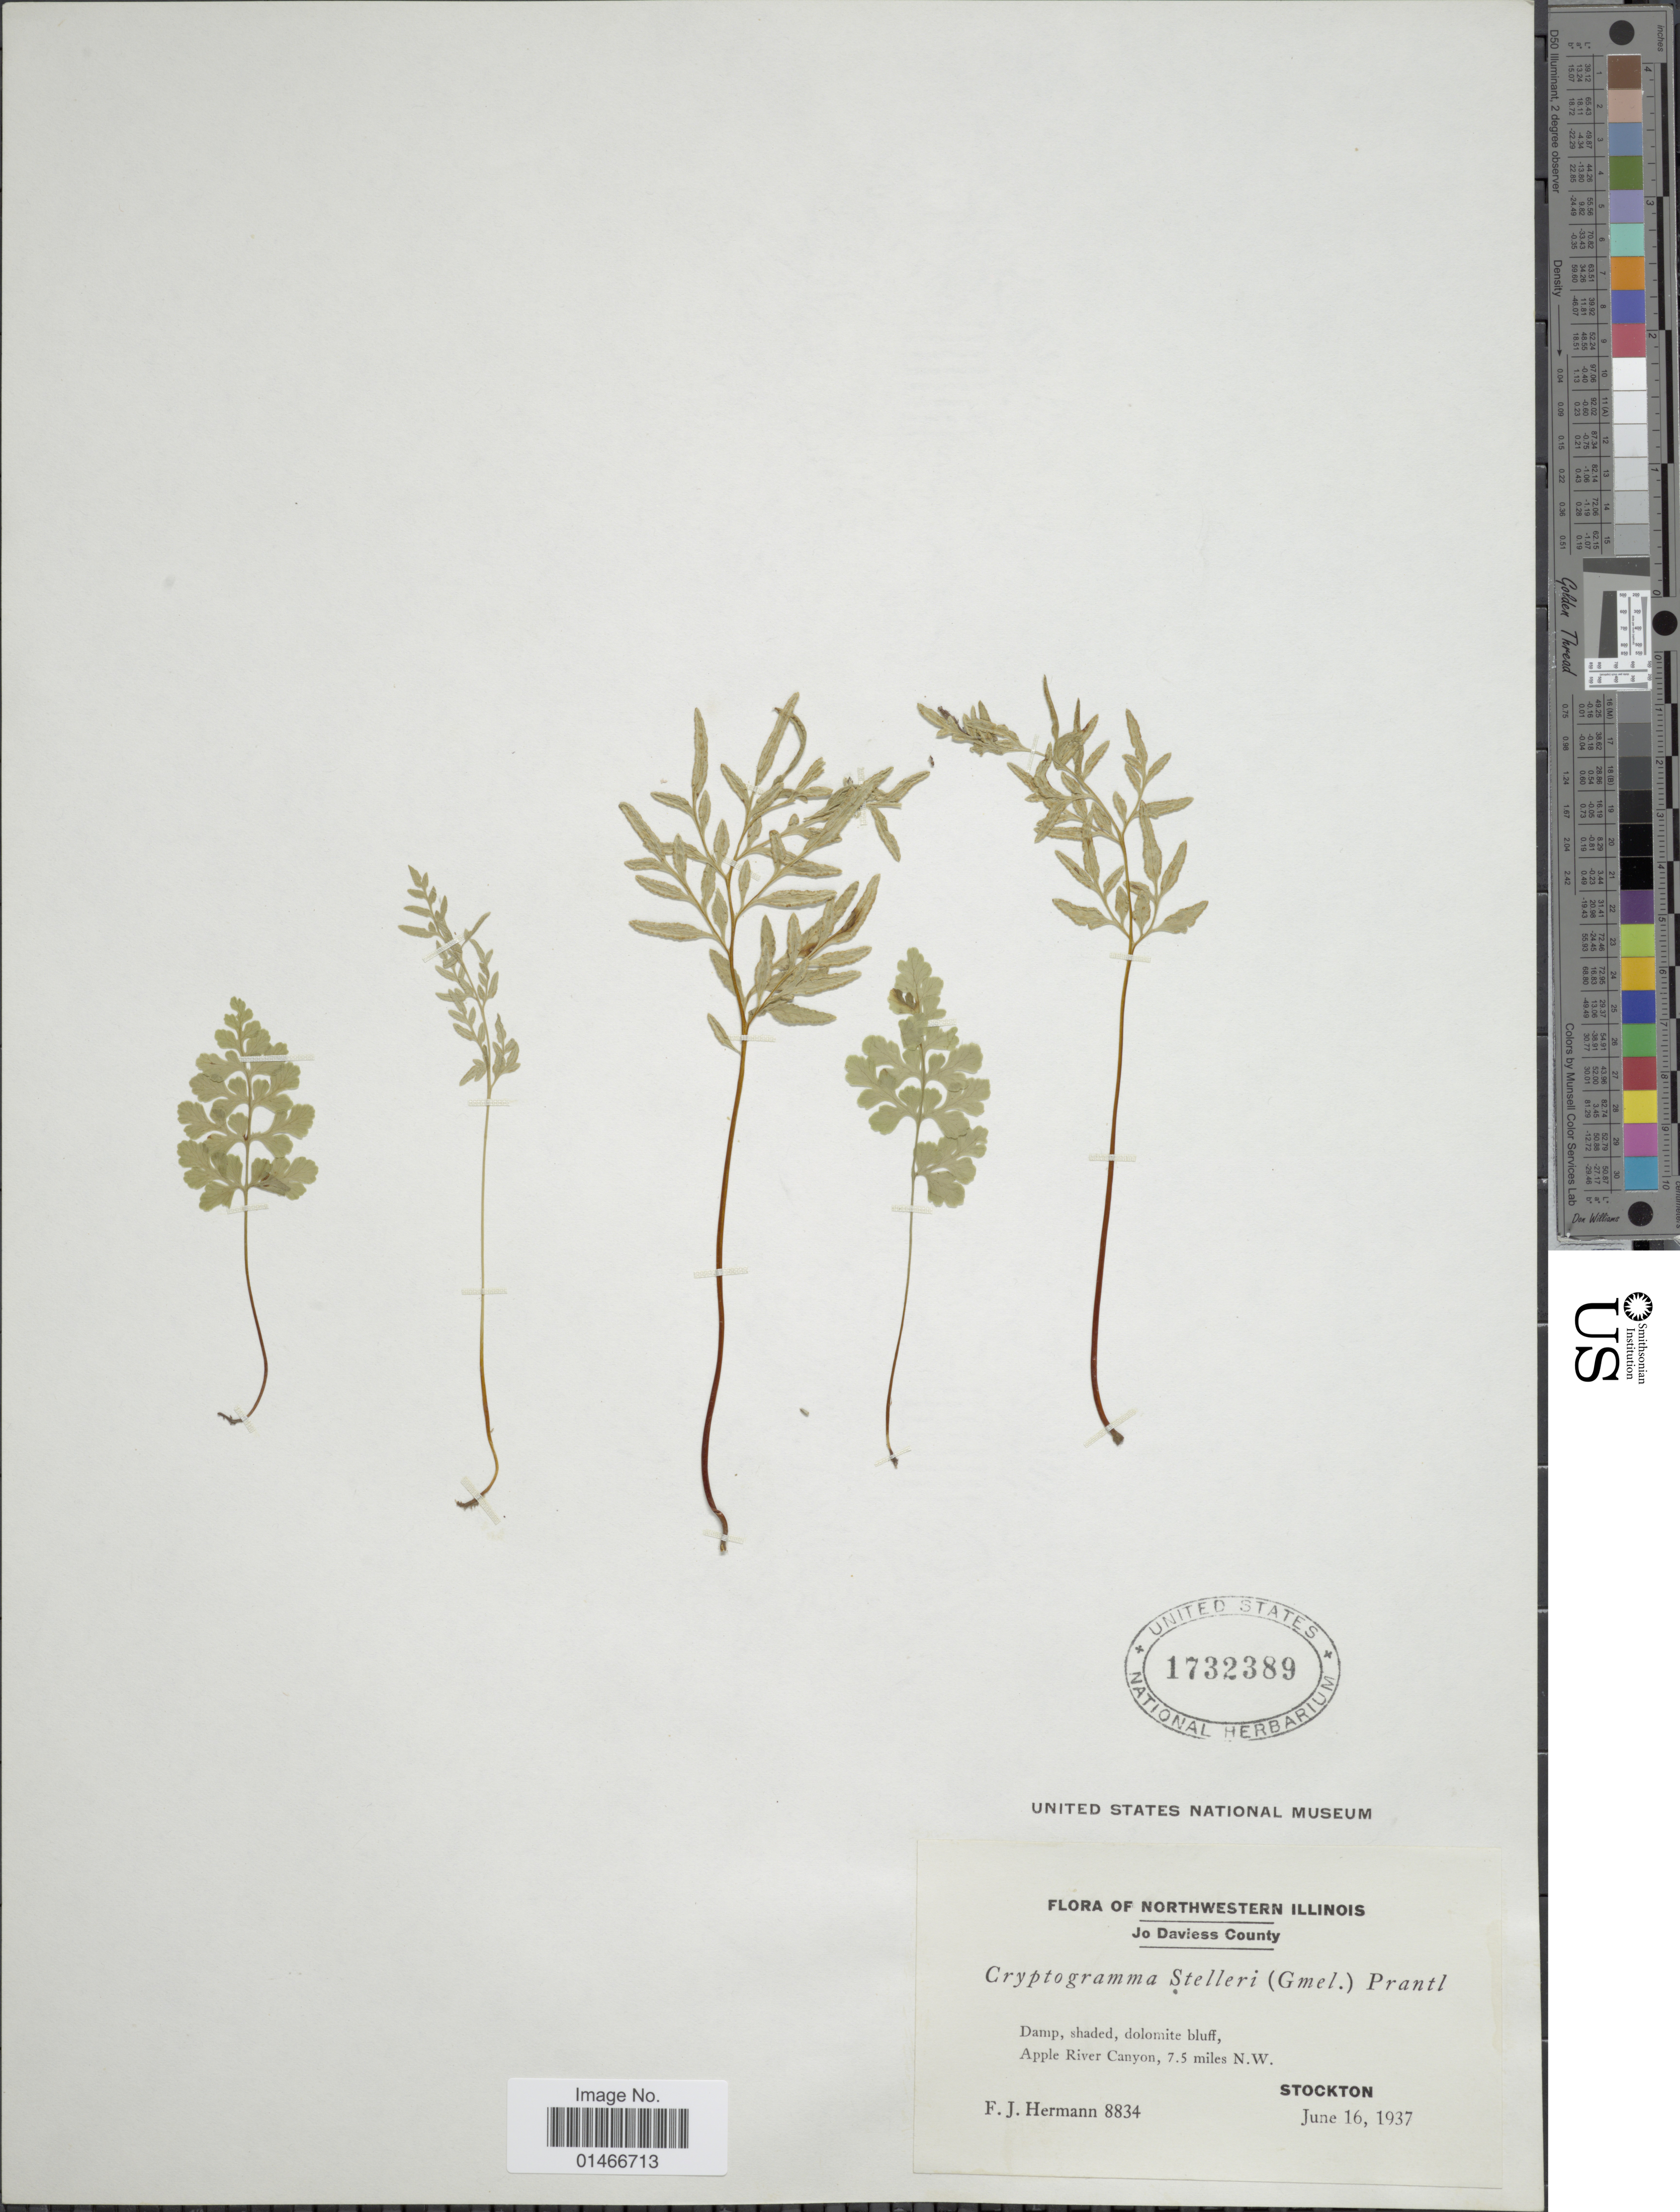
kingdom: Plantae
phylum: Tracheophyta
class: Polypodiopsida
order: Polypodiales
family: Pteridaceae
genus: Cryptogramma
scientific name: Cryptogramma stelleri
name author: (S.G. Gmel.) Prantl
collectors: F. J. Hermann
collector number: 8834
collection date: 1937-06-16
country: United States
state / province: Illinois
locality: Northwestern Illinois. Jo Daviess County. Apple River Canyon, 7.5 miles N.W. Stockton.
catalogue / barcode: US 1732389